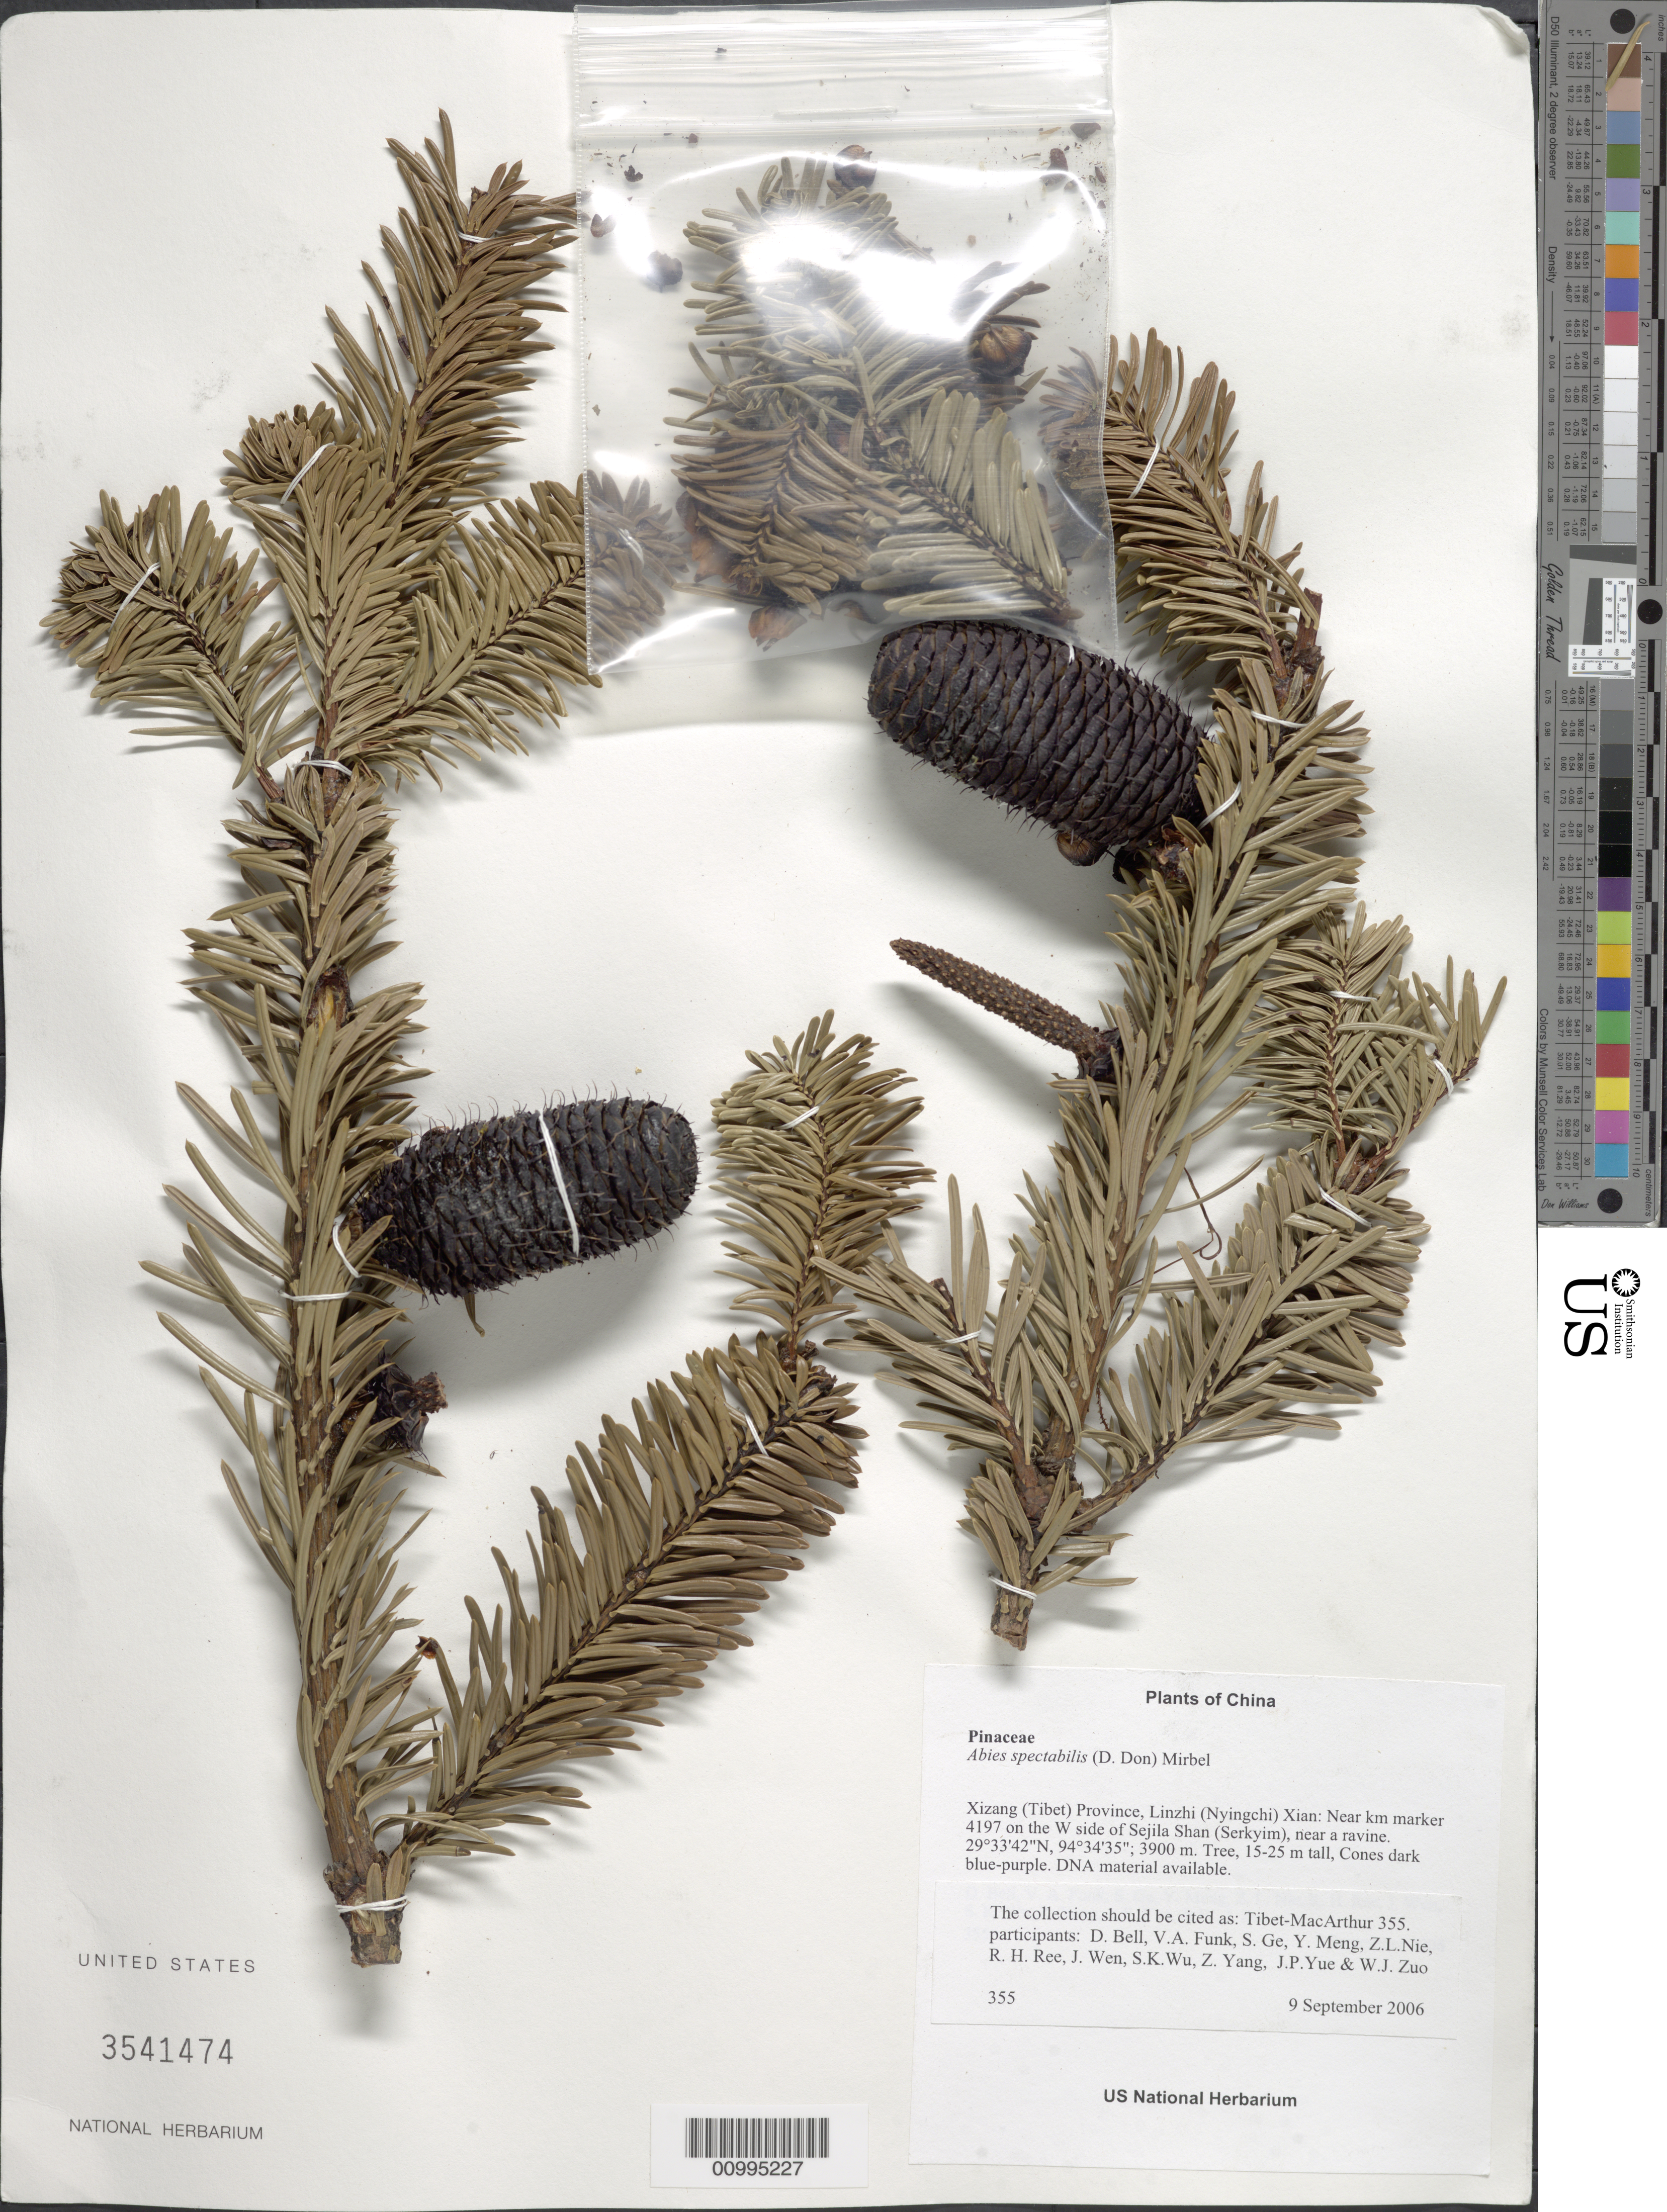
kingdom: Plantae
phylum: Tracheophyta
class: Pinopsida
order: Pinales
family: Pinaceae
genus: Abies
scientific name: Abies spectabilis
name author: (D. Don) Spach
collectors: Tibet-MacArthur, D. A. Bell, V. Funk, S. Ge, Y. Meng, Z. Nie, R. Ree, J. Wen, S. K. Wu, Z. Yang, J. Yue & W. Zuo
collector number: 355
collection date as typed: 09 Sep 2006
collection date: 2006-09-09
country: China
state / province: Xizang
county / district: Linzhi (Nyingchi) Xian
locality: Near km marker 4197 on the W side of Sejila Shan (Serkyim), near a ravine.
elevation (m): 3900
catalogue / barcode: US 3541474